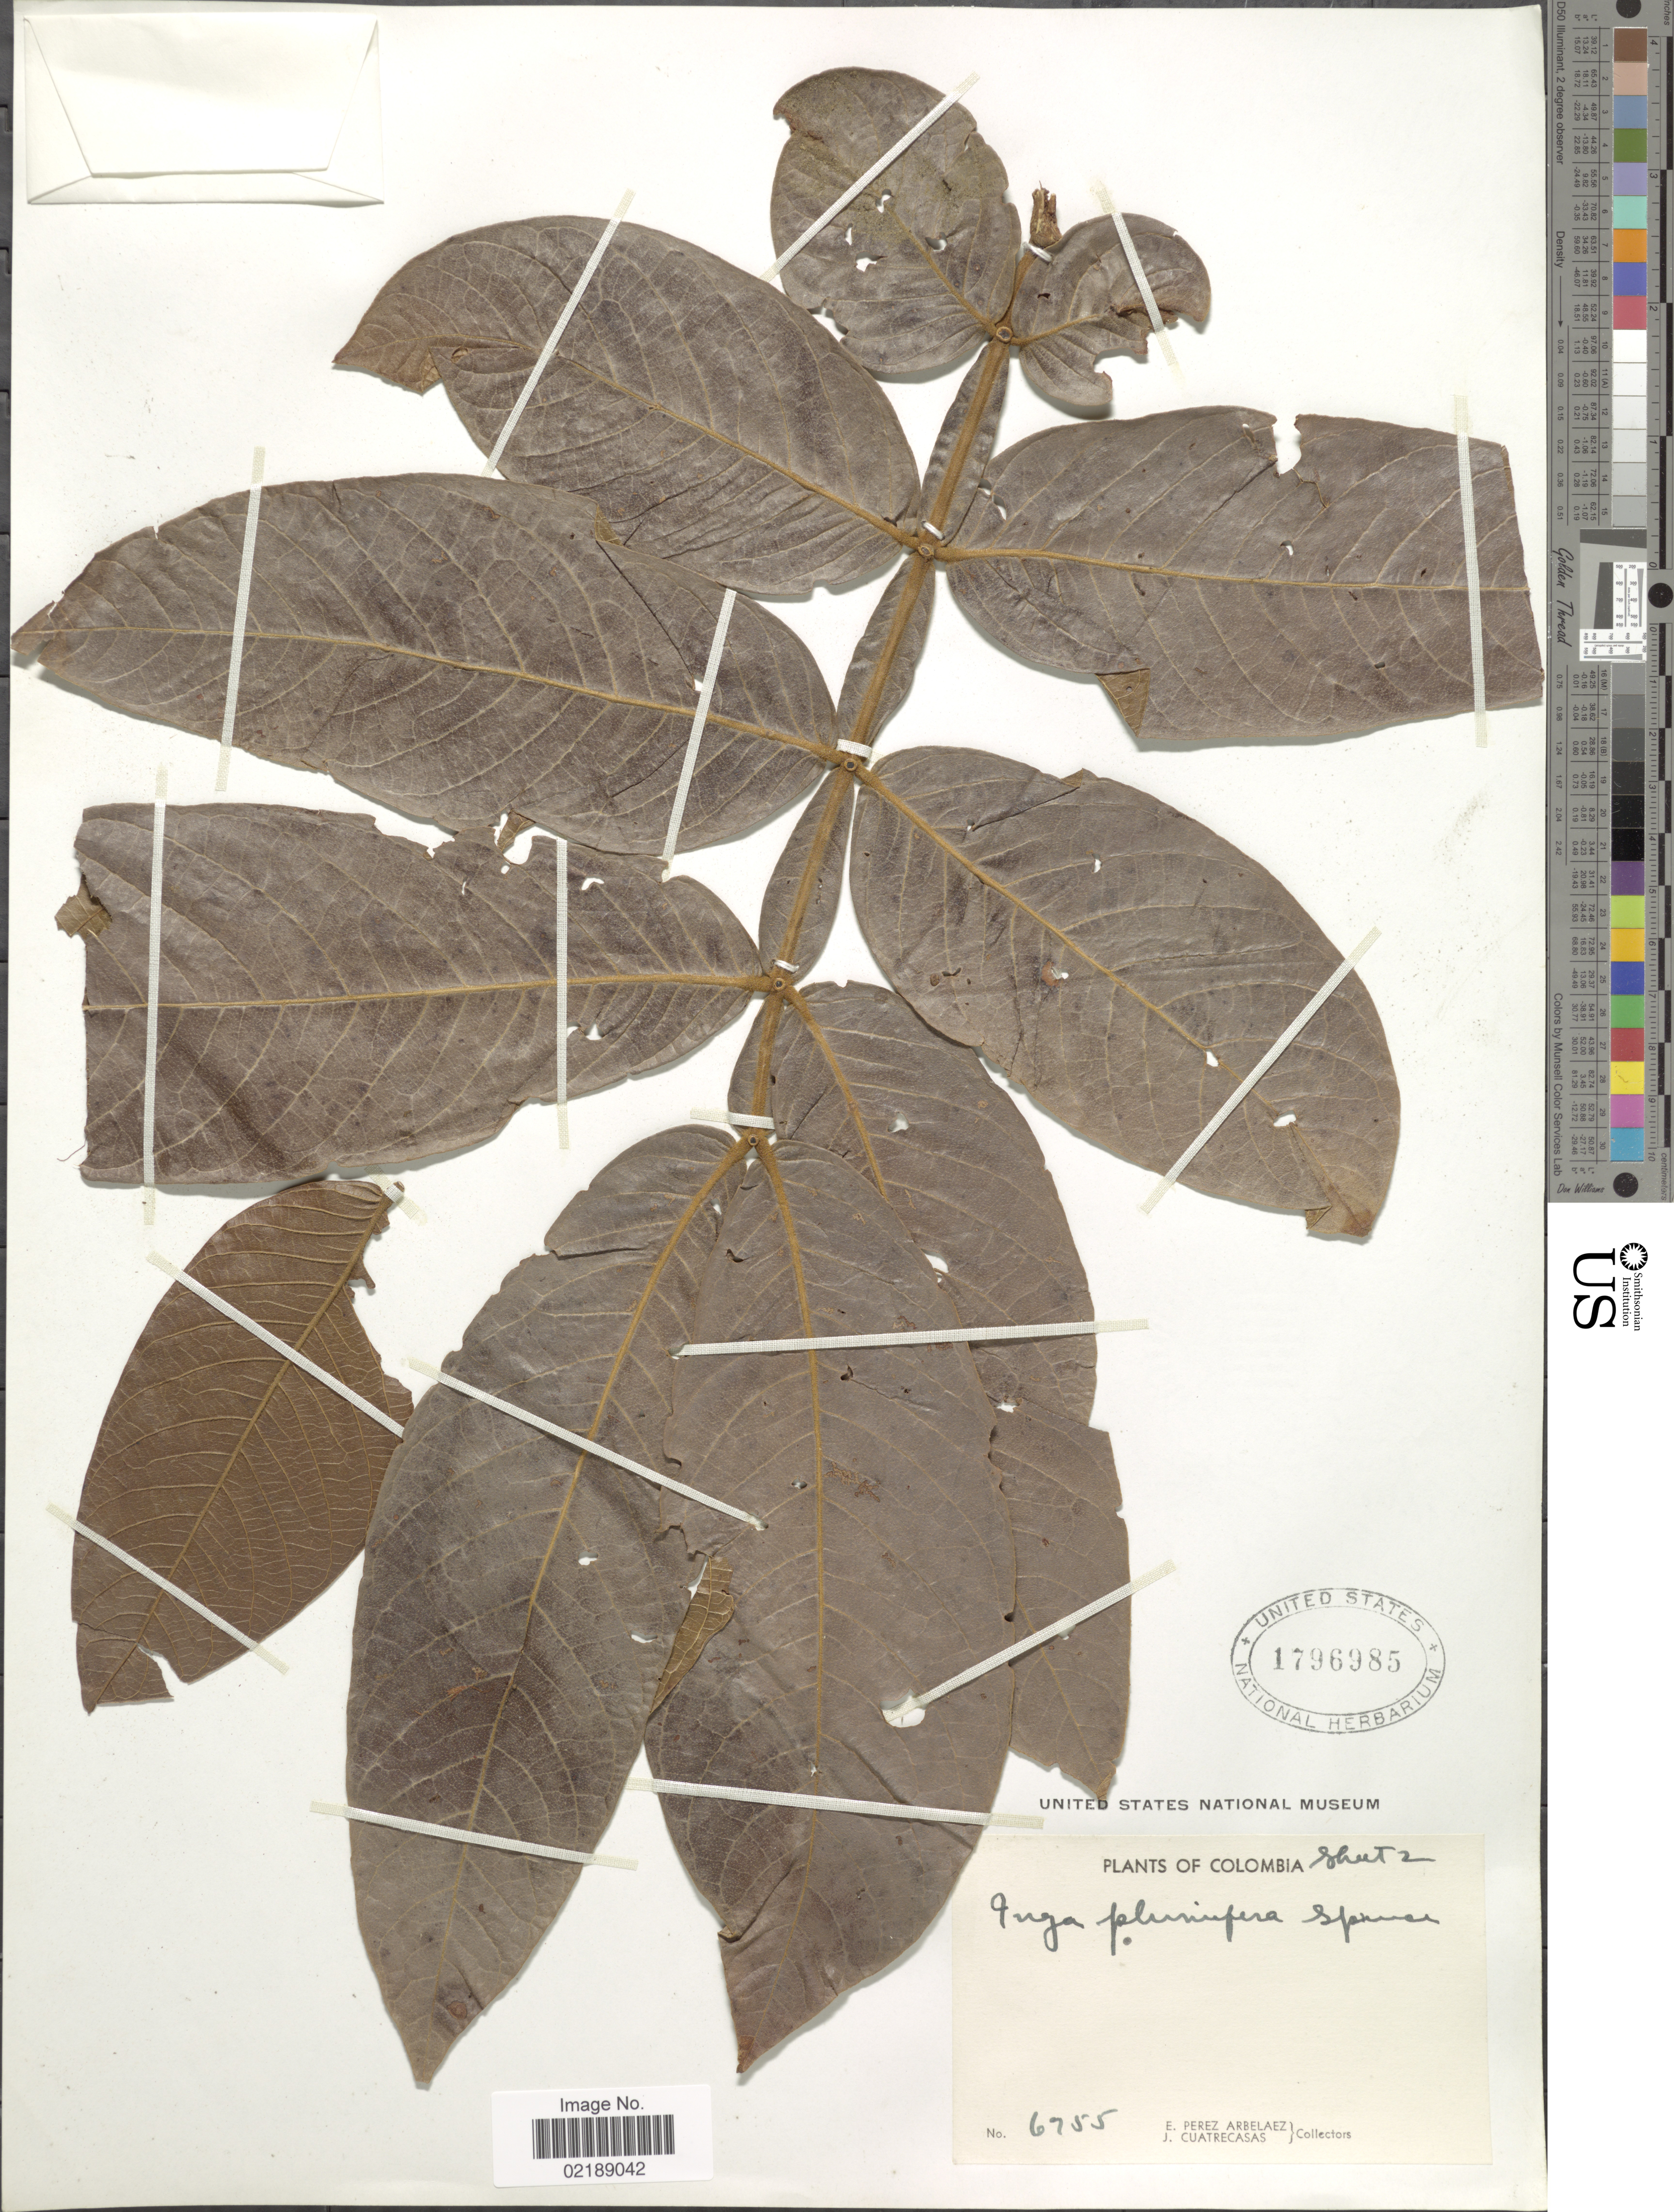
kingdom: Plantae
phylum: Tracheophyta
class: Magnoliopsida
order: Fabales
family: Fabaceae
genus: Inga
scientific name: Inga plumifera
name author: Spruce ex Benth.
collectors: E. Pérez Arbeláez & J. Cuatrecasas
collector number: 6755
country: Colombia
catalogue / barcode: US 1796985